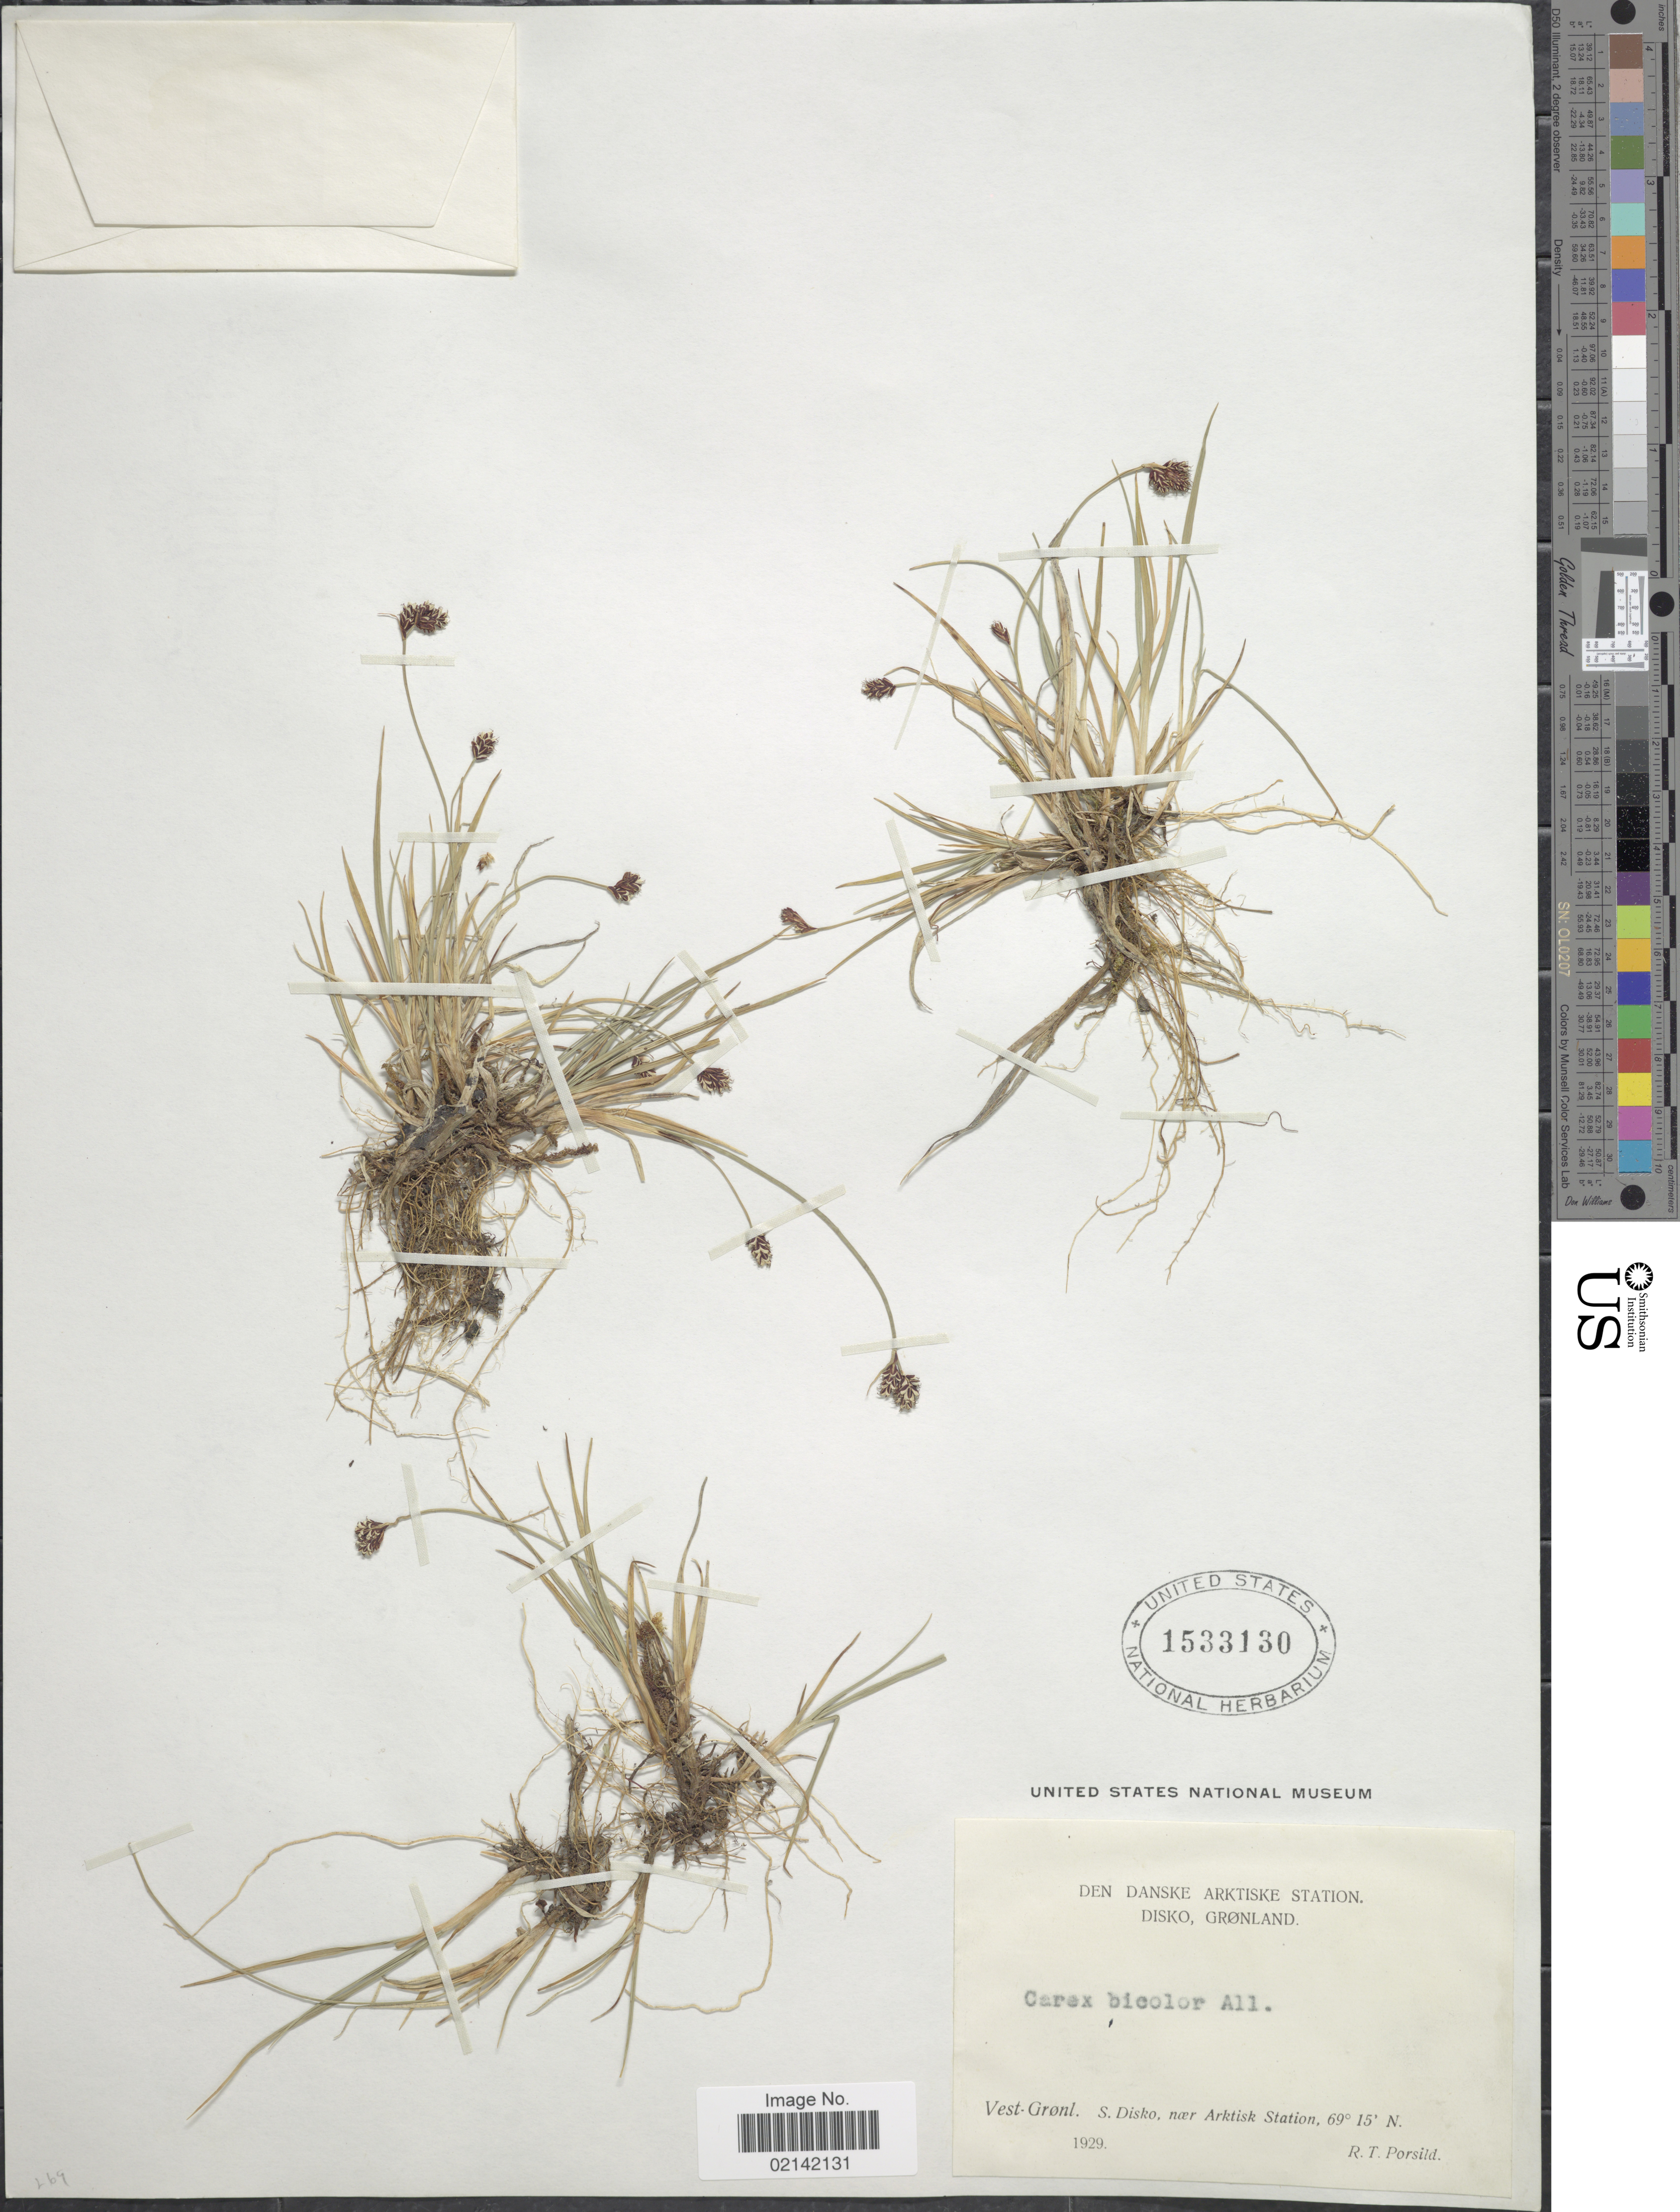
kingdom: Plantae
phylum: Tracheophyta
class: Liliopsida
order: Poales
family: Cyperaceae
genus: Carex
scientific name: Carex bicolor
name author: Bellardi ex All.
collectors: R. T. Porsild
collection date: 1929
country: Greenland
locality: Den Danske Arktiske Station, Disko, Grønland, Vest-Grønl. S. Disko, naer Arktisk Station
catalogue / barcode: US 1533130